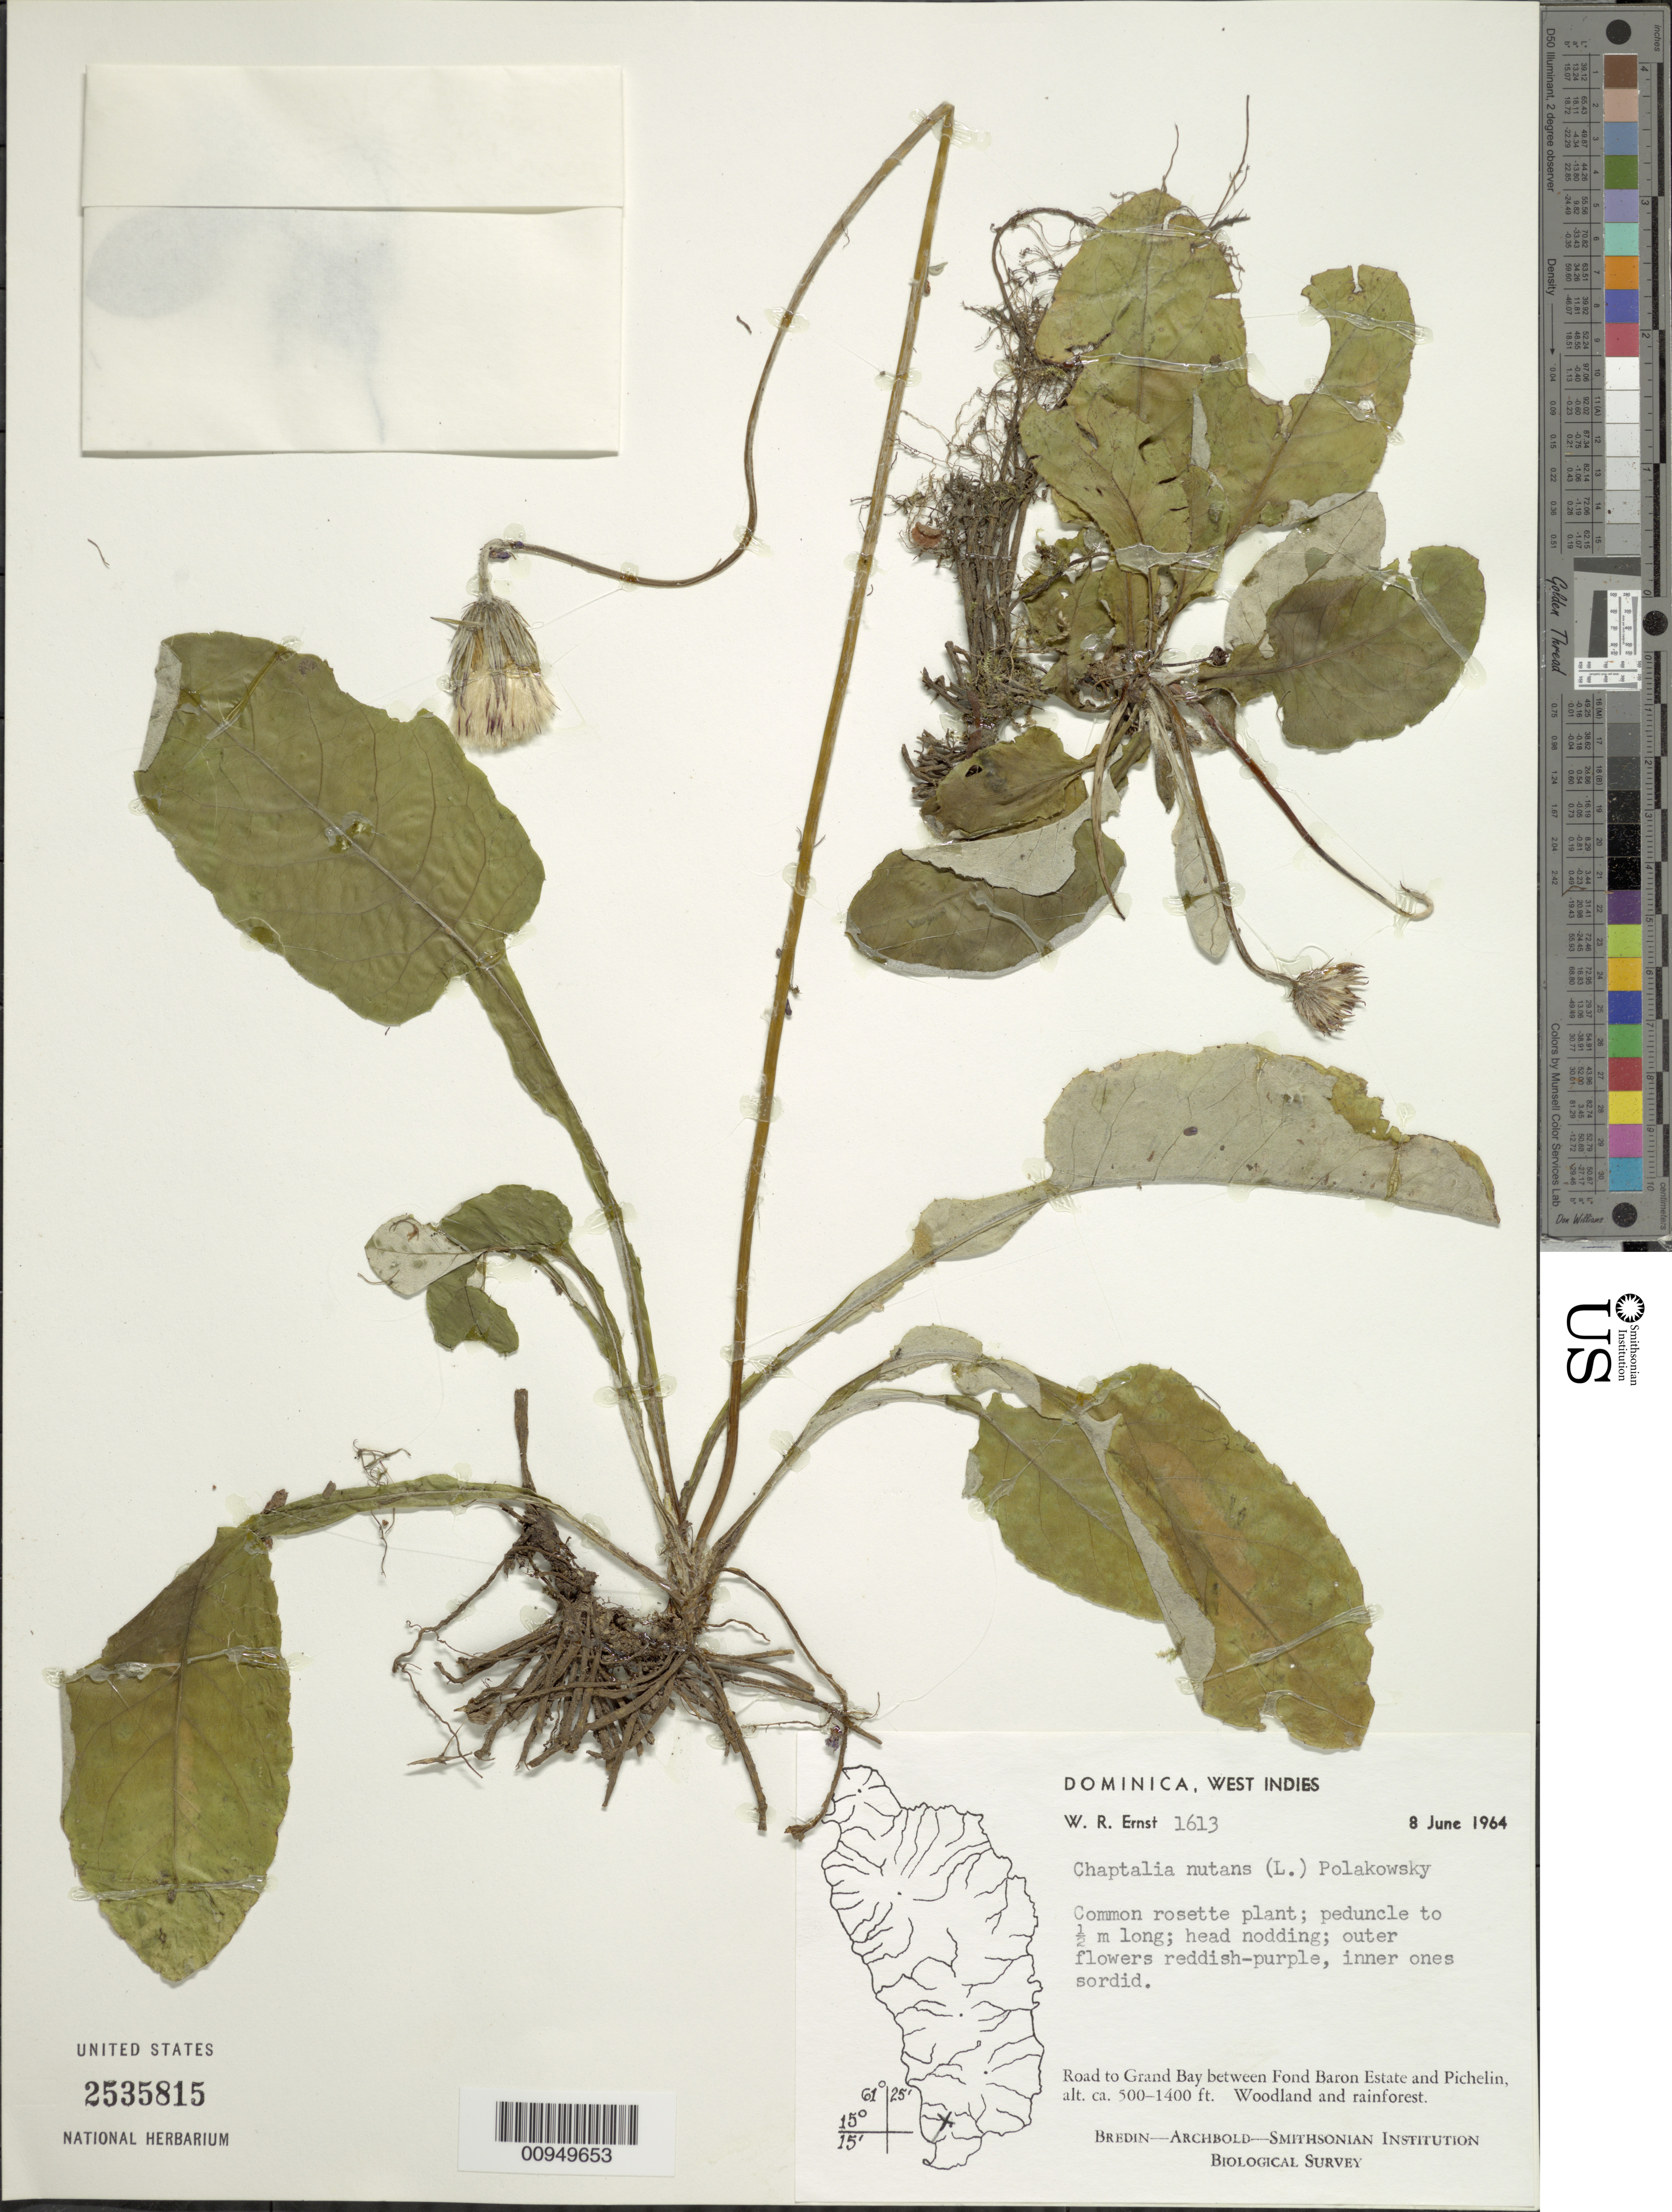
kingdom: Plantae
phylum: Tracheophyta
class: Magnoliopsida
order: Asterales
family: Asteraceae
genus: Chaptalia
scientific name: Chaptalia nutans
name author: (L.) Pol.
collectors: W. R. Ernst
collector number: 1613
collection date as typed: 08 Jun 1964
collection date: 1964-06-08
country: Dominica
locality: Road to Grand Bay between Fond Baron Estate and Pichelin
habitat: Woodland and rainforest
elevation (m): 152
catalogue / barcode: US 2535815